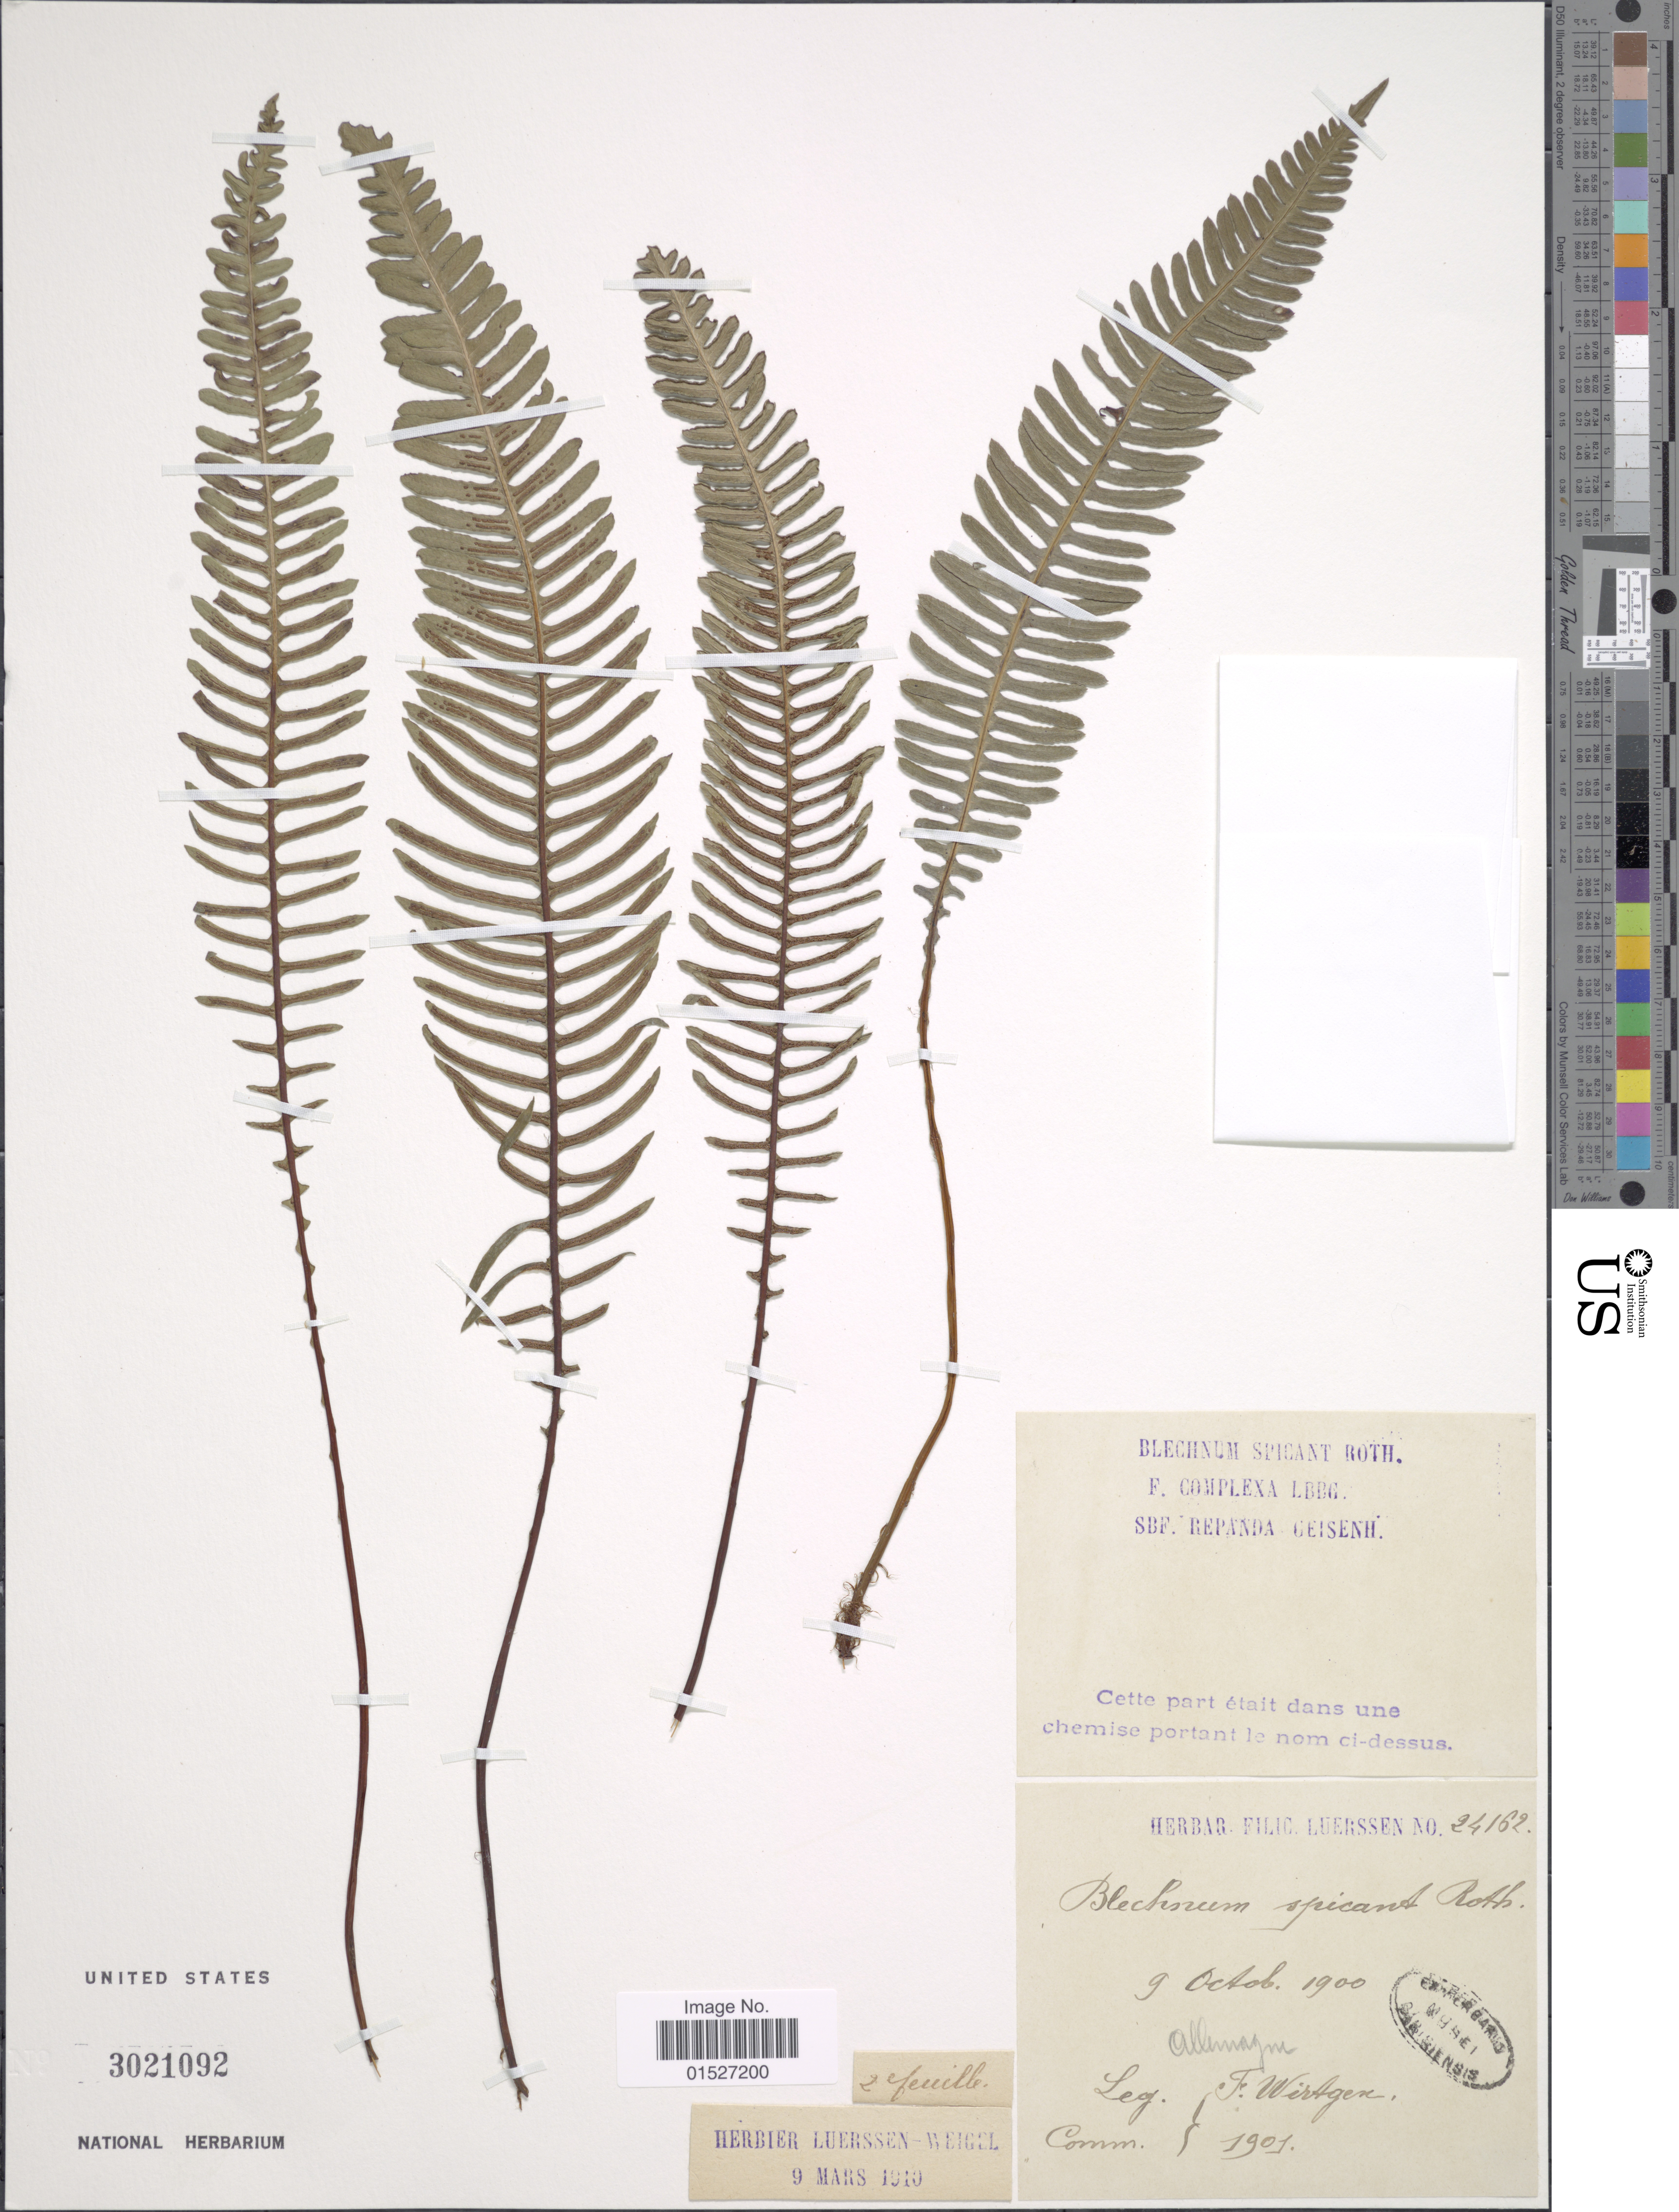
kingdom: Plantae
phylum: Tracheophyta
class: Polypodiopsida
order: Polypodiales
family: Blechnaceae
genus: Blechnum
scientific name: Blechnum spicant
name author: (L.) Sm.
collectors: F. Wirtgen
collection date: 1900-10-09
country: Germany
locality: Allemagne.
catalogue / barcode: US 3021092